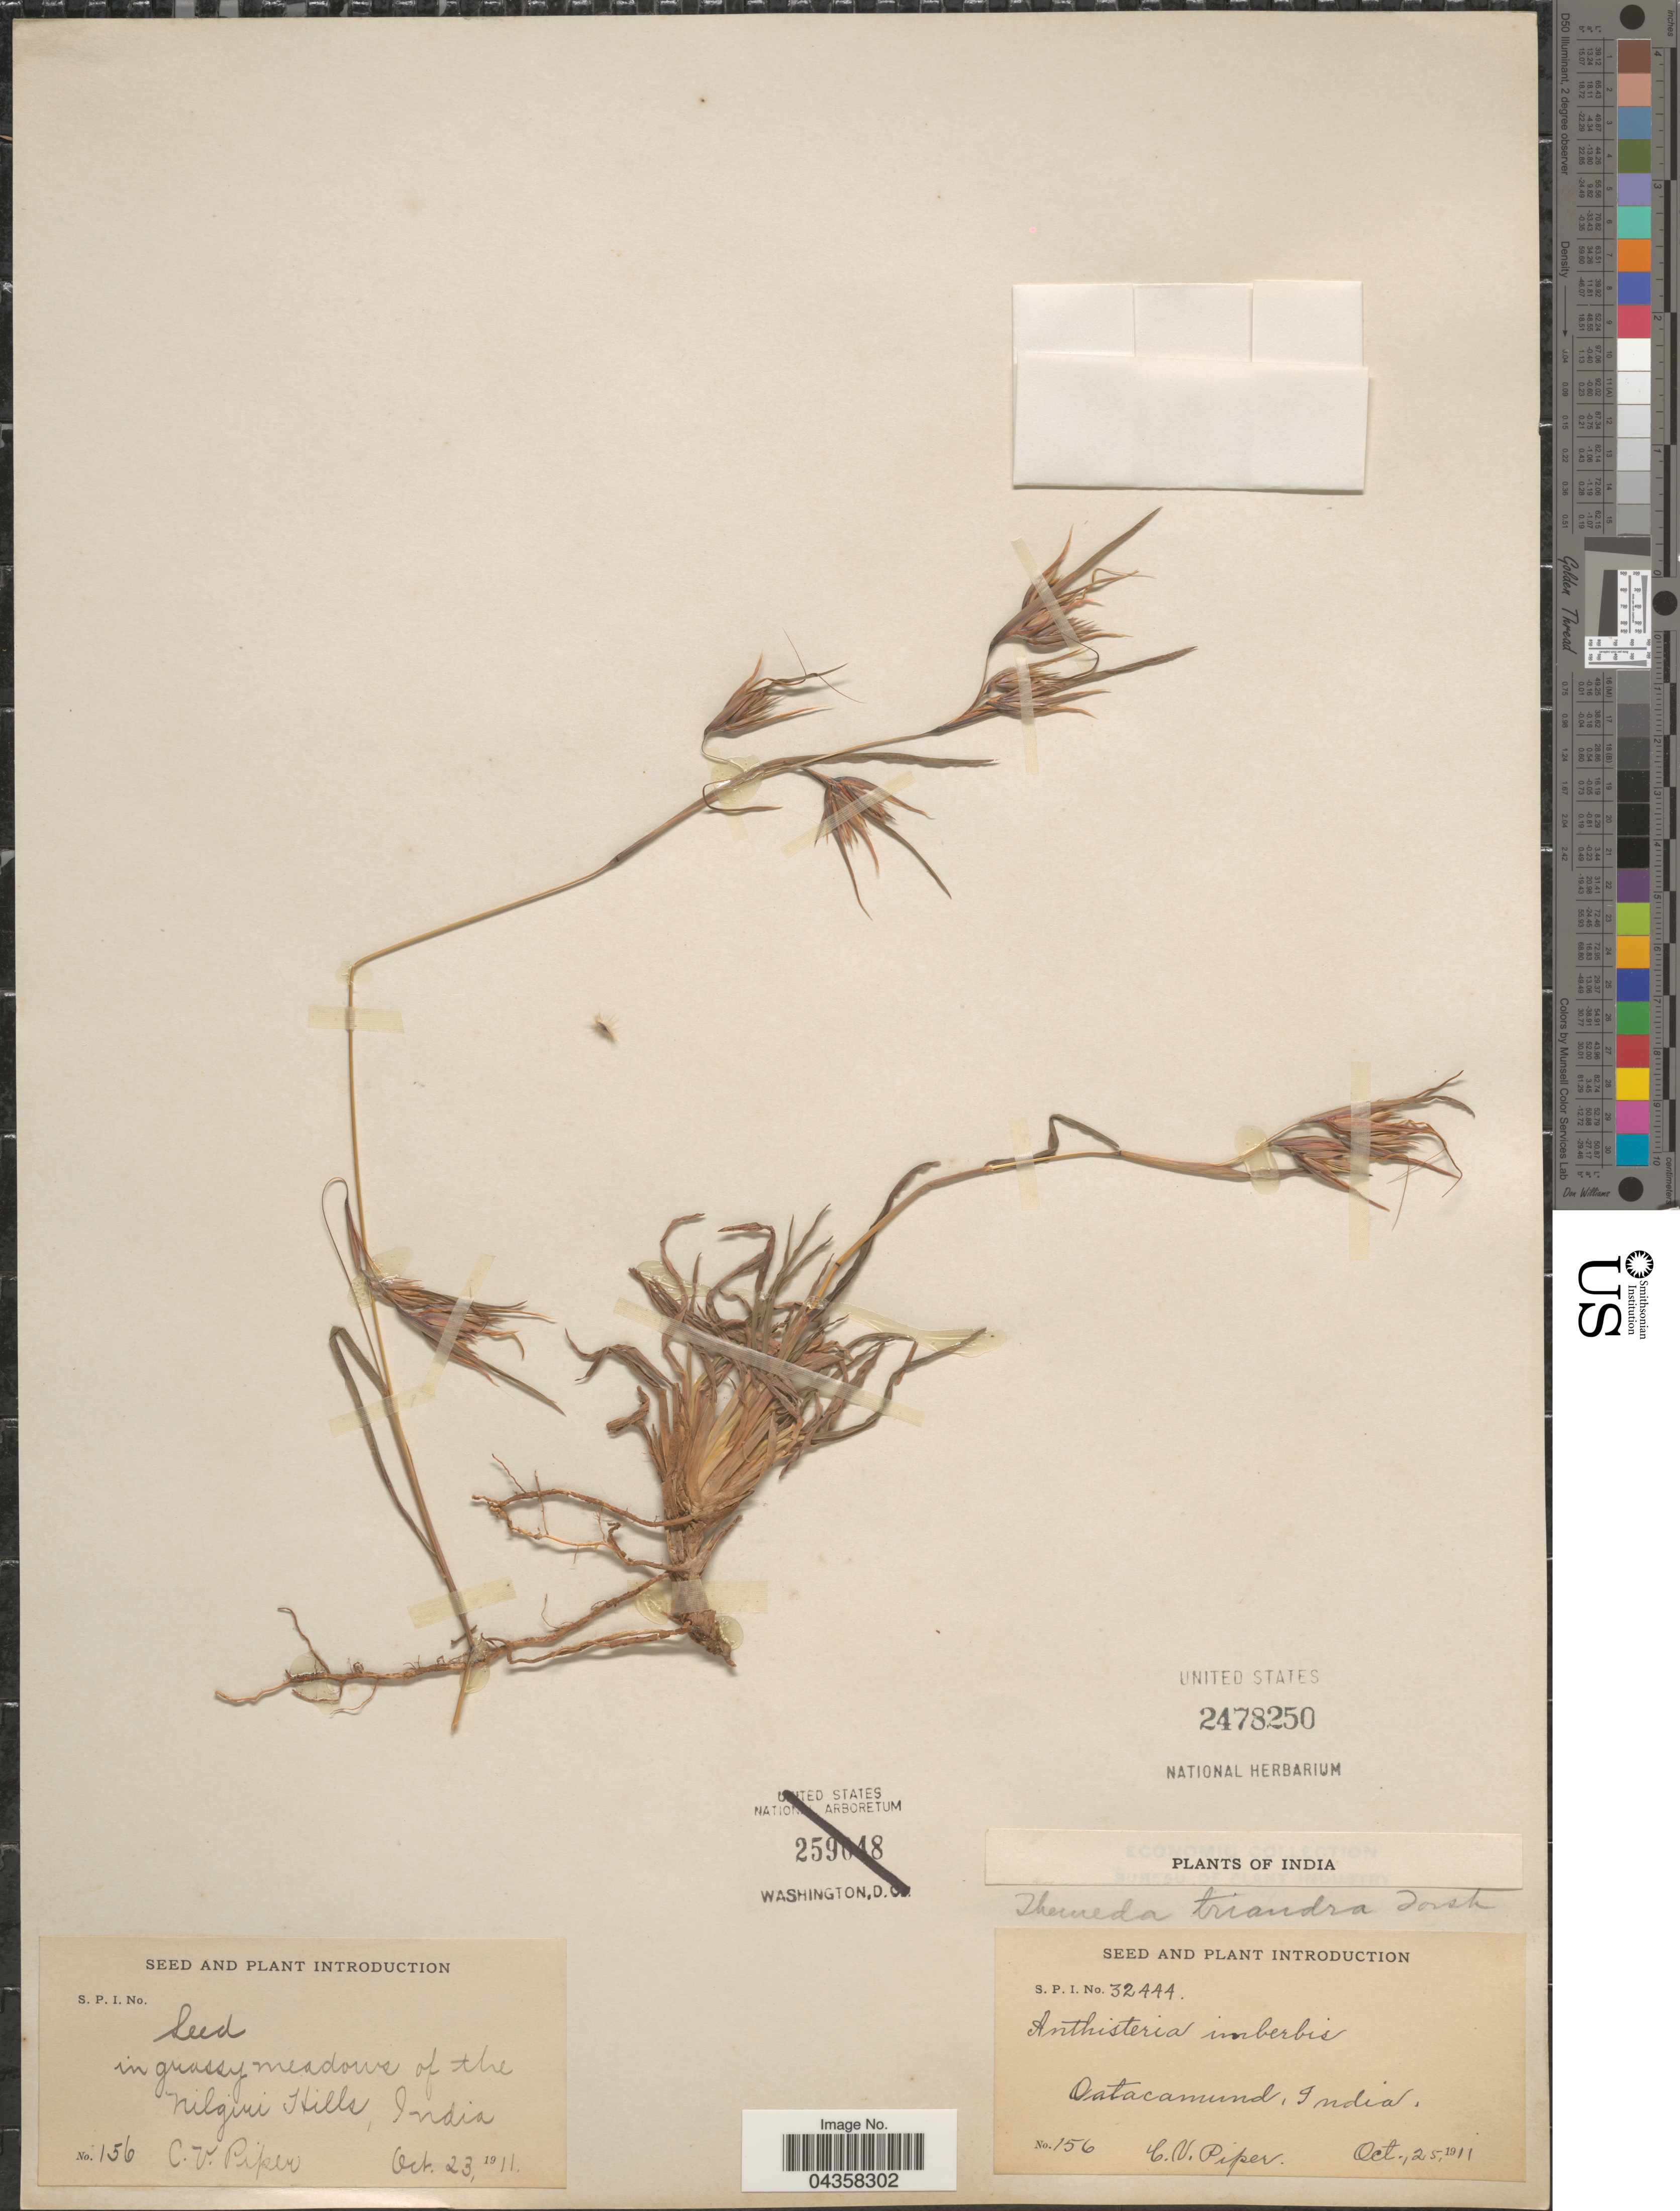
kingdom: Plantae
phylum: Tracheophyta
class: Liliopsida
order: Poales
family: Poaceae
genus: Themeda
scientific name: Themeda triandra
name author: Forssk.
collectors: C. V. Piper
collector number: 156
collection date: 1911-10-23/1911-10-25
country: India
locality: In grassy meadows of the Nilgiri Hills. Ootacamund.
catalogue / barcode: US 2478250